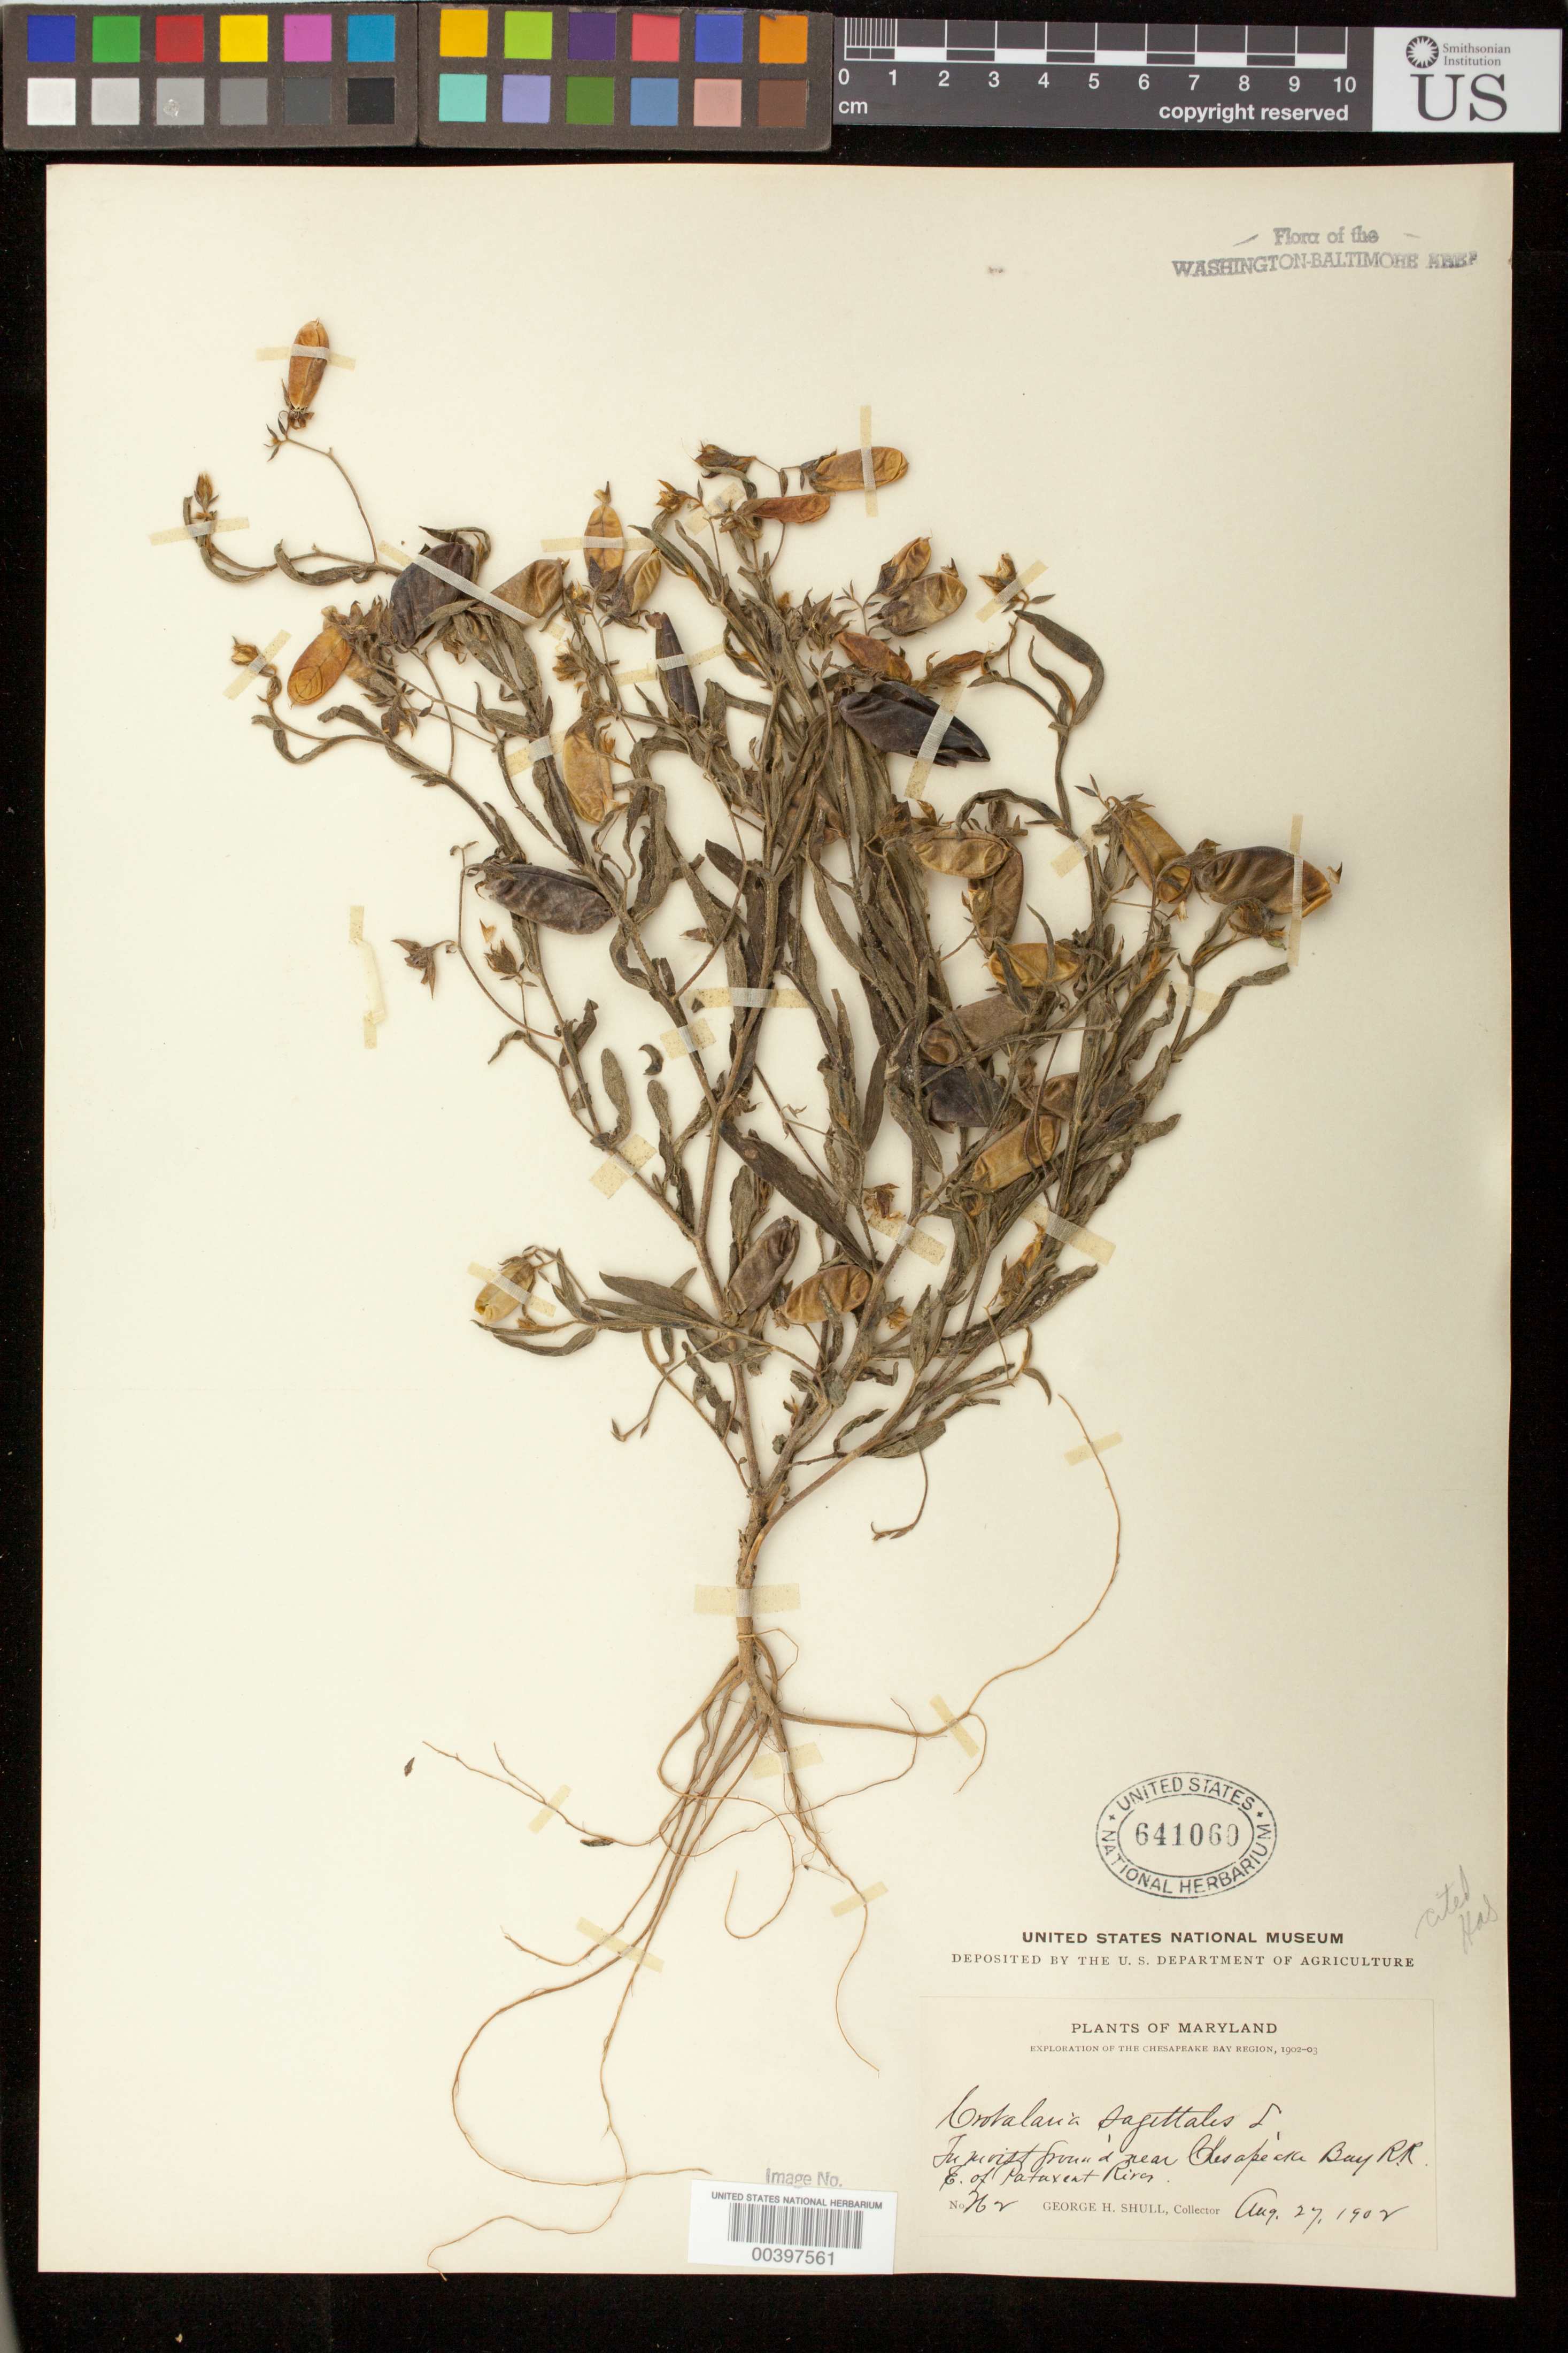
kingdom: Plantae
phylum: Tracheophyta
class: Magnoliopsida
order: Fabales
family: Fabaceae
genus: Crotalaria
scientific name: Crotalaria sagittalis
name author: L.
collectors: G. H. Shull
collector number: N2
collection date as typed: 27 Aug 1902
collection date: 1902-08-27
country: United States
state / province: Maryland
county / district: Prince George's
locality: Chesapeake Bay Region, near Chesapeake Bay R.R., E. of Patuxent River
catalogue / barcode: US 641060